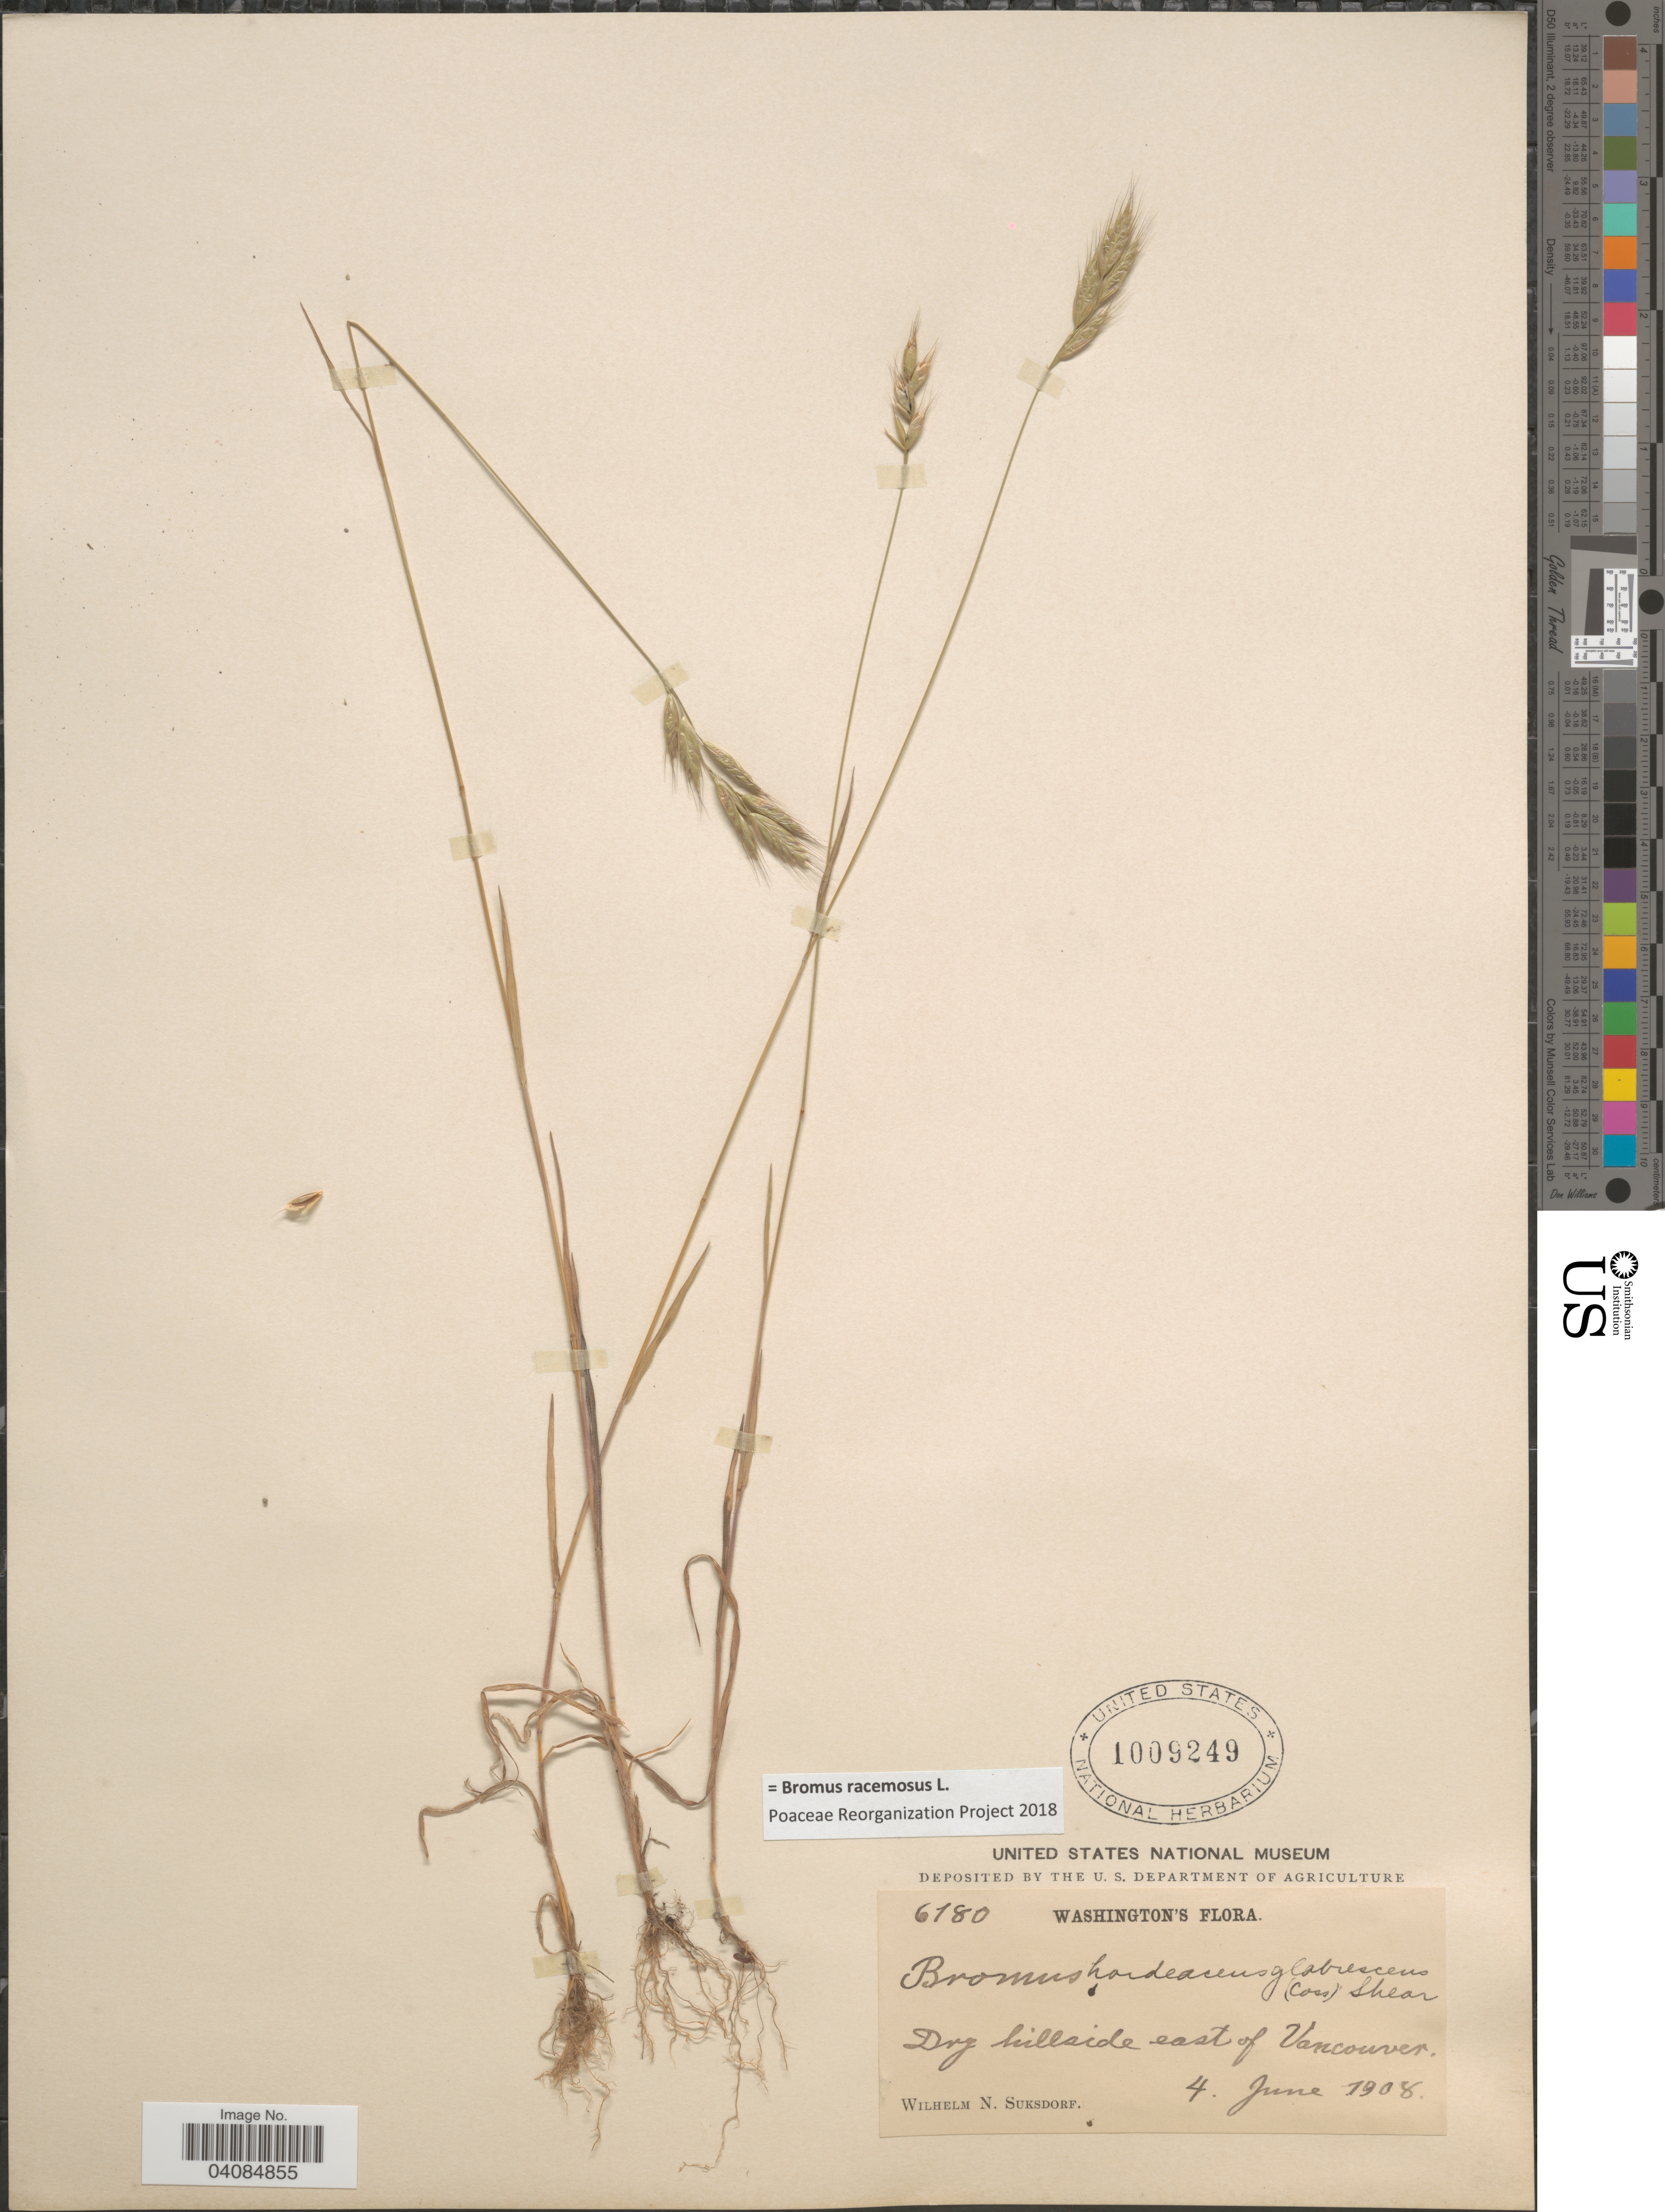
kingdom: Plantae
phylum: Tracheophyta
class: Liliopsida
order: Poales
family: Poaceae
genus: Bromus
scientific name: Bromus racemosus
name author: L.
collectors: W. N. Suksdorf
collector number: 6180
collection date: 1908-06-04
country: United States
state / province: Washington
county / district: Clark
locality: Dry hillside east of Vancouver.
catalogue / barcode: US 1009249